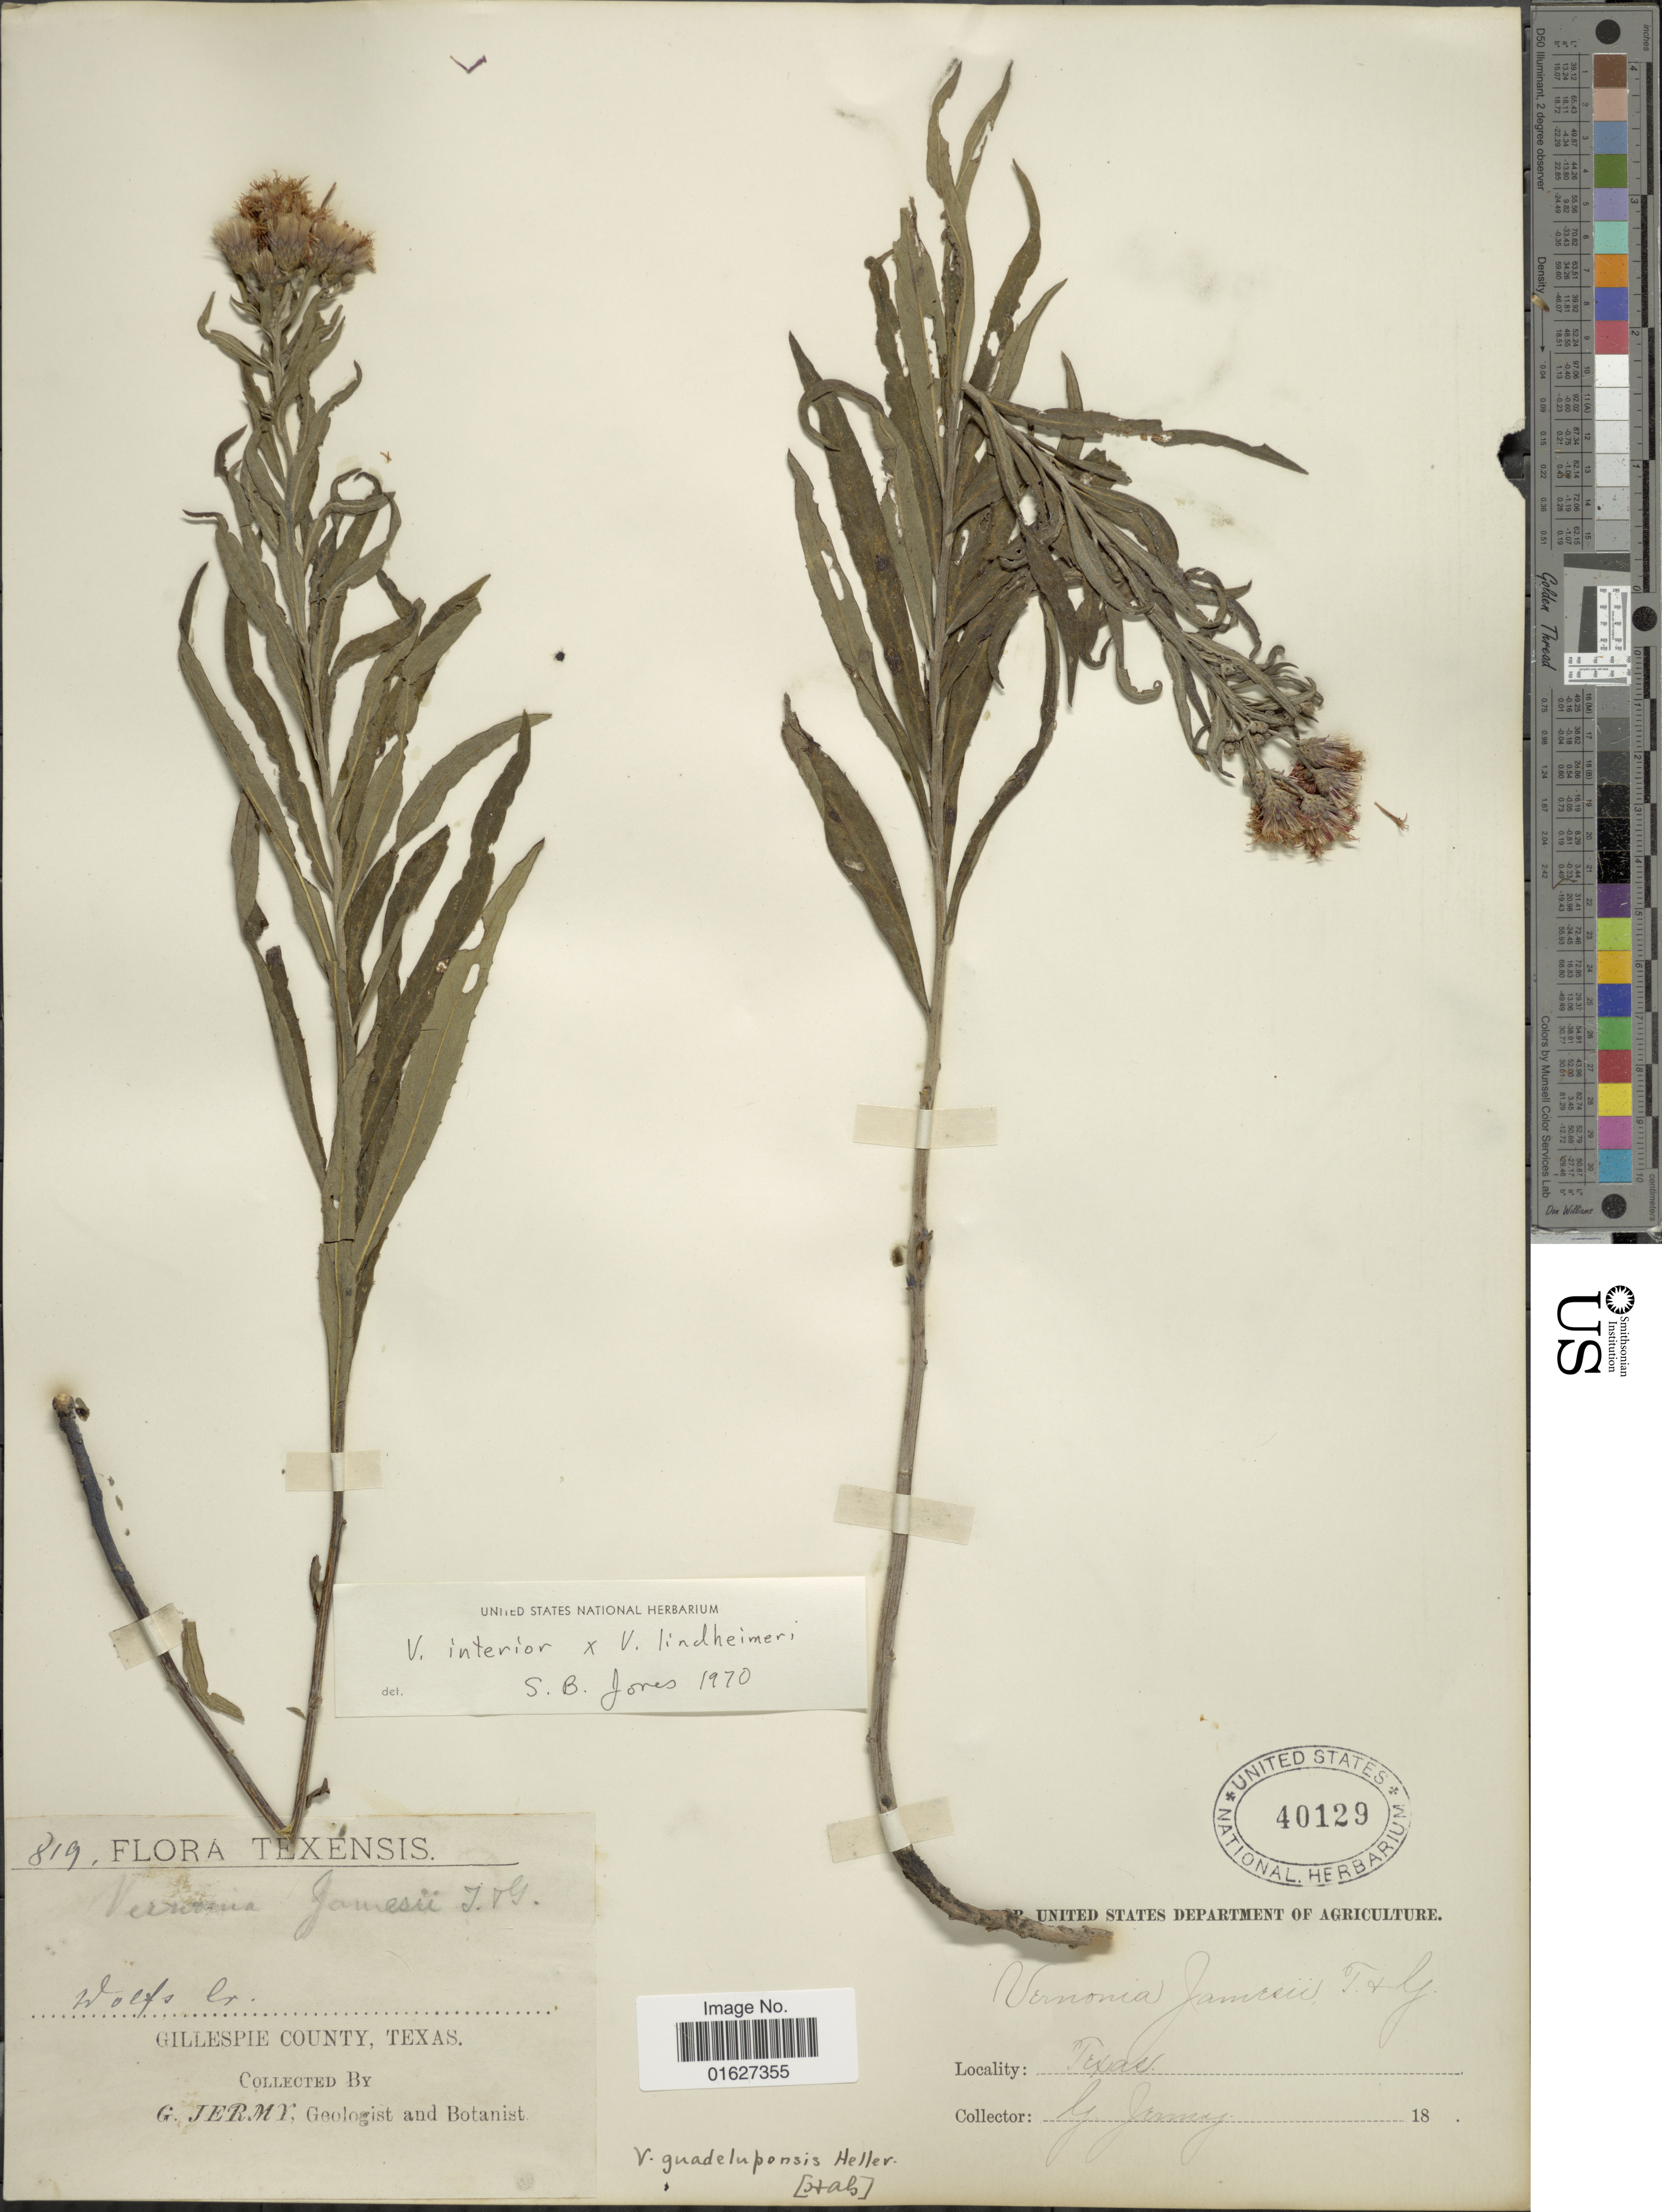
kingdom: Plantae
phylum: Tracheophyta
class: Magnoliopsida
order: Asterales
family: Asteraceae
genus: Vernonia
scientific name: Vernonia guadalupensis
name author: A. Heller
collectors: G. Jermy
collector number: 819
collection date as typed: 18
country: United States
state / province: Texas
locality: Texensis. Gillespie County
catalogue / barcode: US 40129